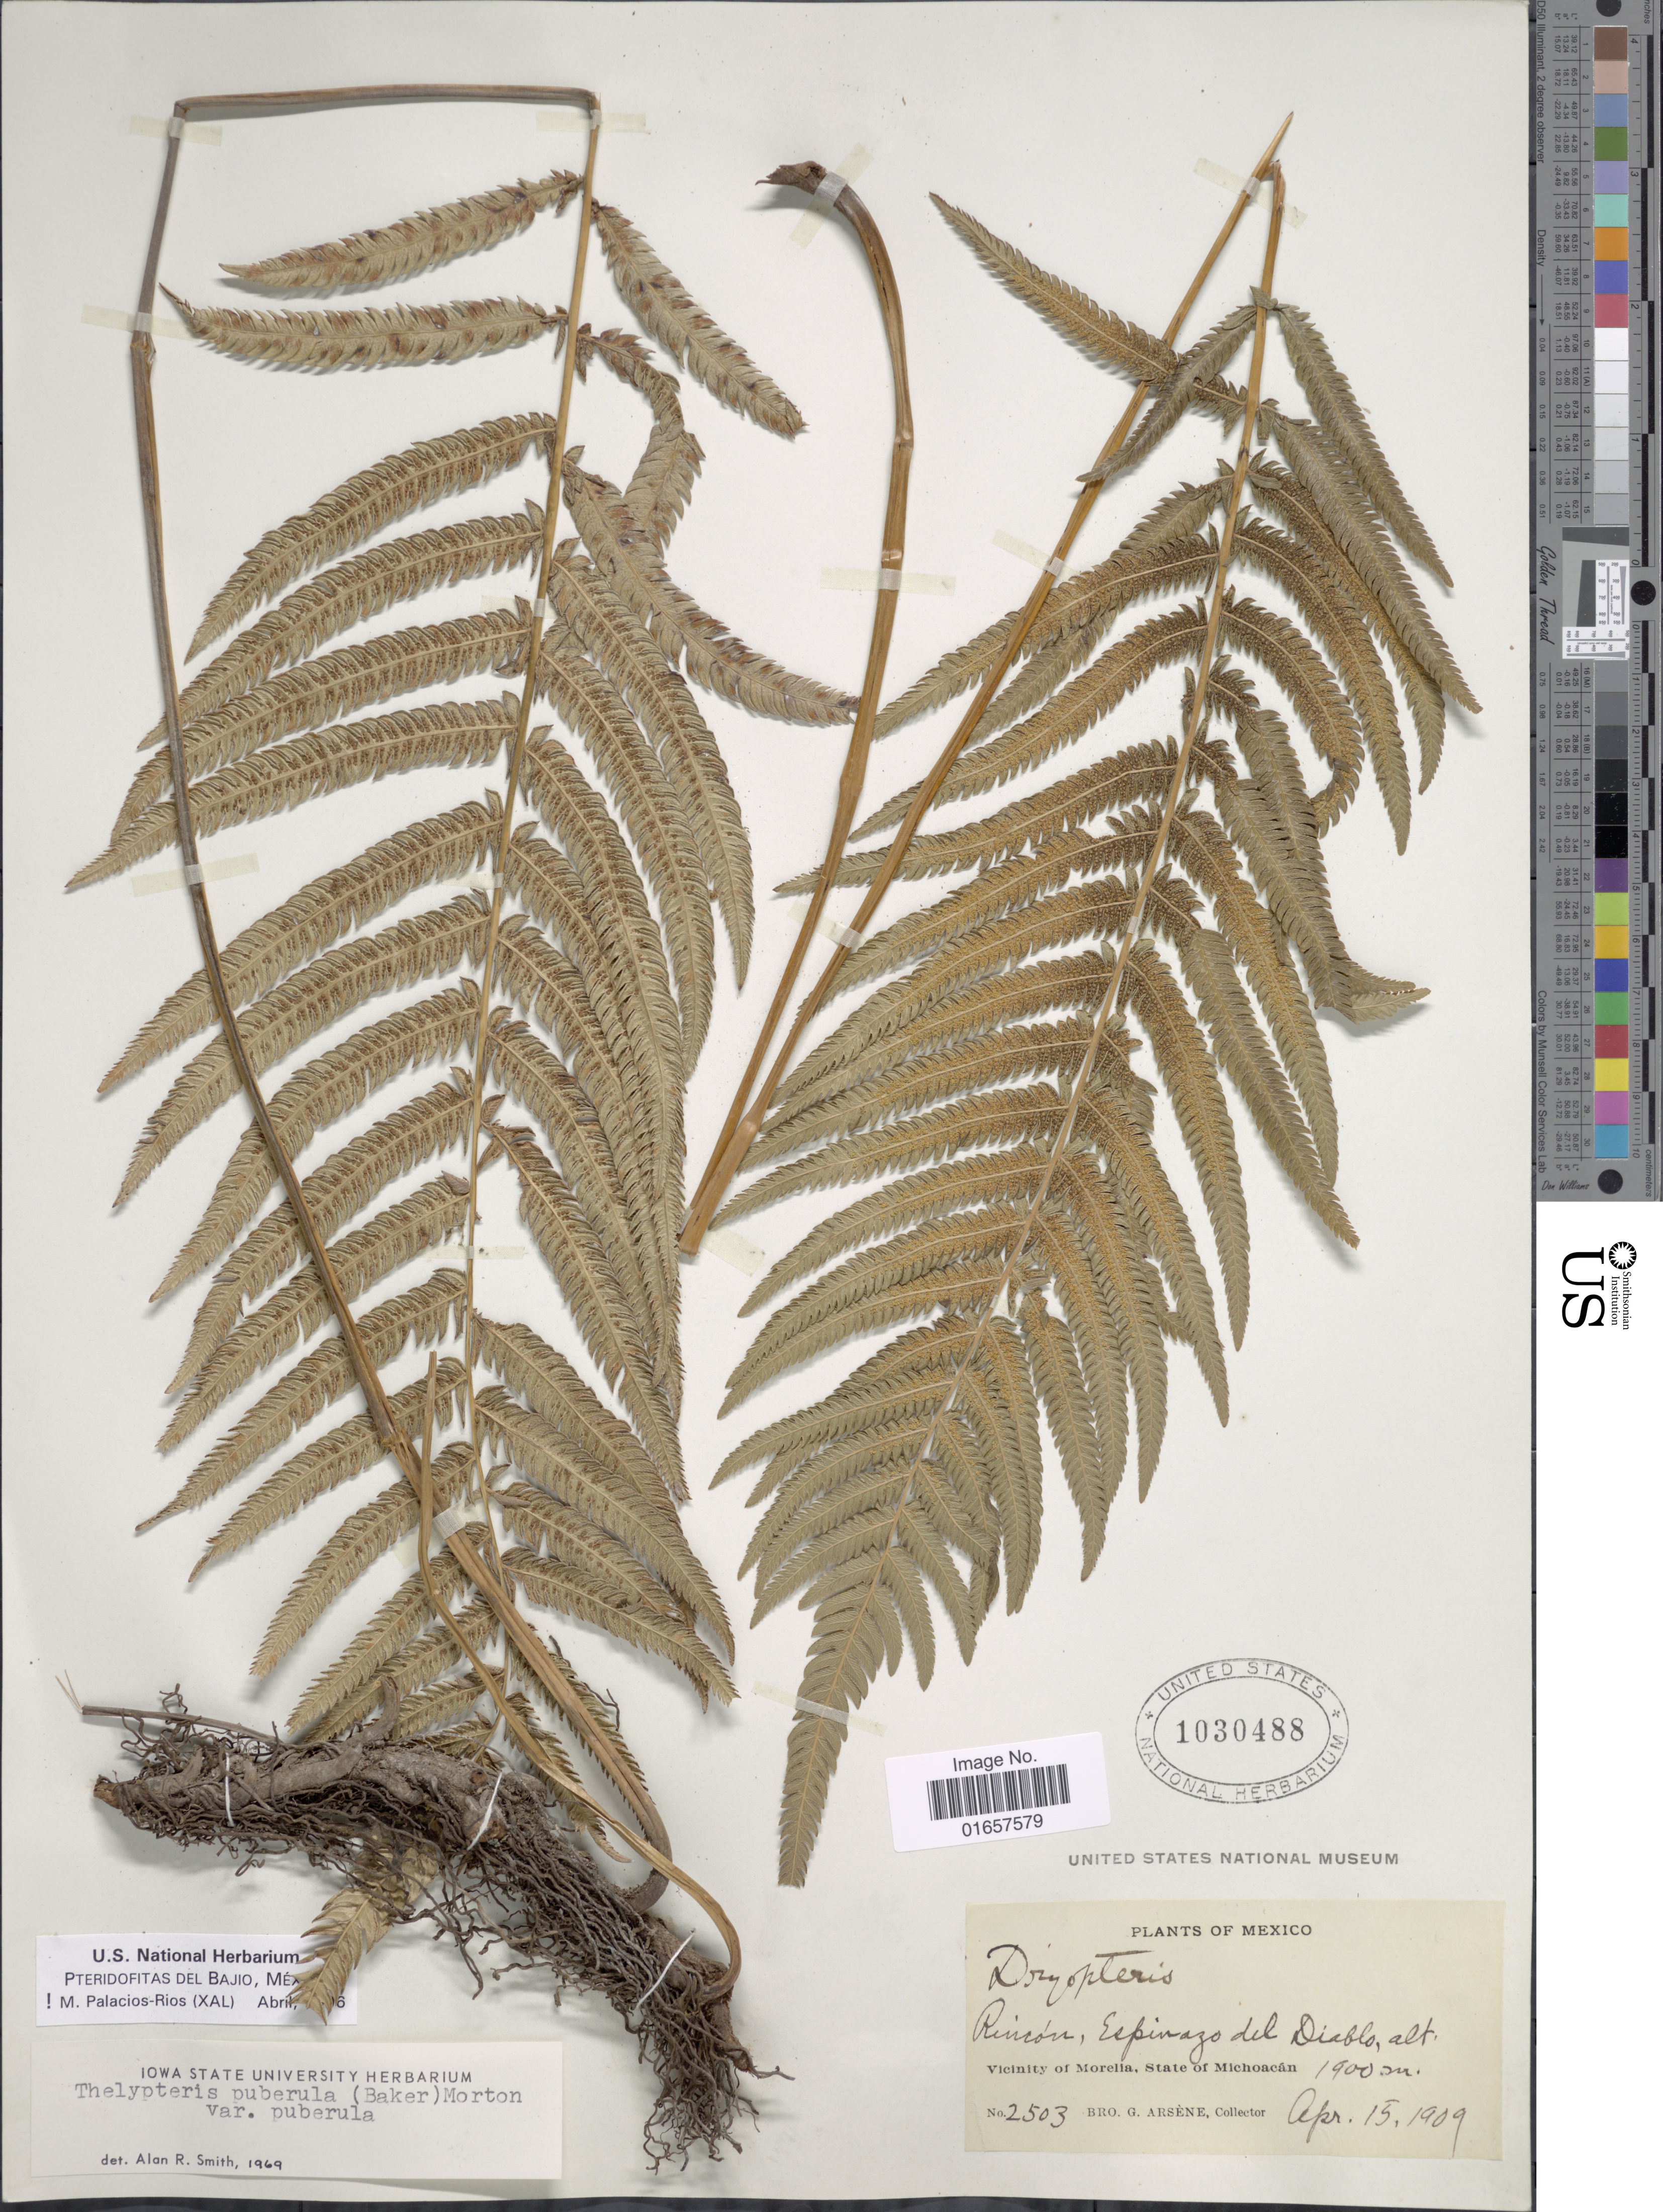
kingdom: Plantae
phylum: Tracheophyta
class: Polypodiopsida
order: Polypodiales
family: Thelypteridaceae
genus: Christella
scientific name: Christella puberula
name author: (Baker) Á. Löve & D. Löve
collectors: Bro. G. Arsène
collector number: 2503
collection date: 1909-04-15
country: Mexico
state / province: Michoacán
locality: Mexico, Rincón, Espinazo del Diablo, vicinity of Morelia, State of Michoacãn.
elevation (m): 1900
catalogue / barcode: US 1030488